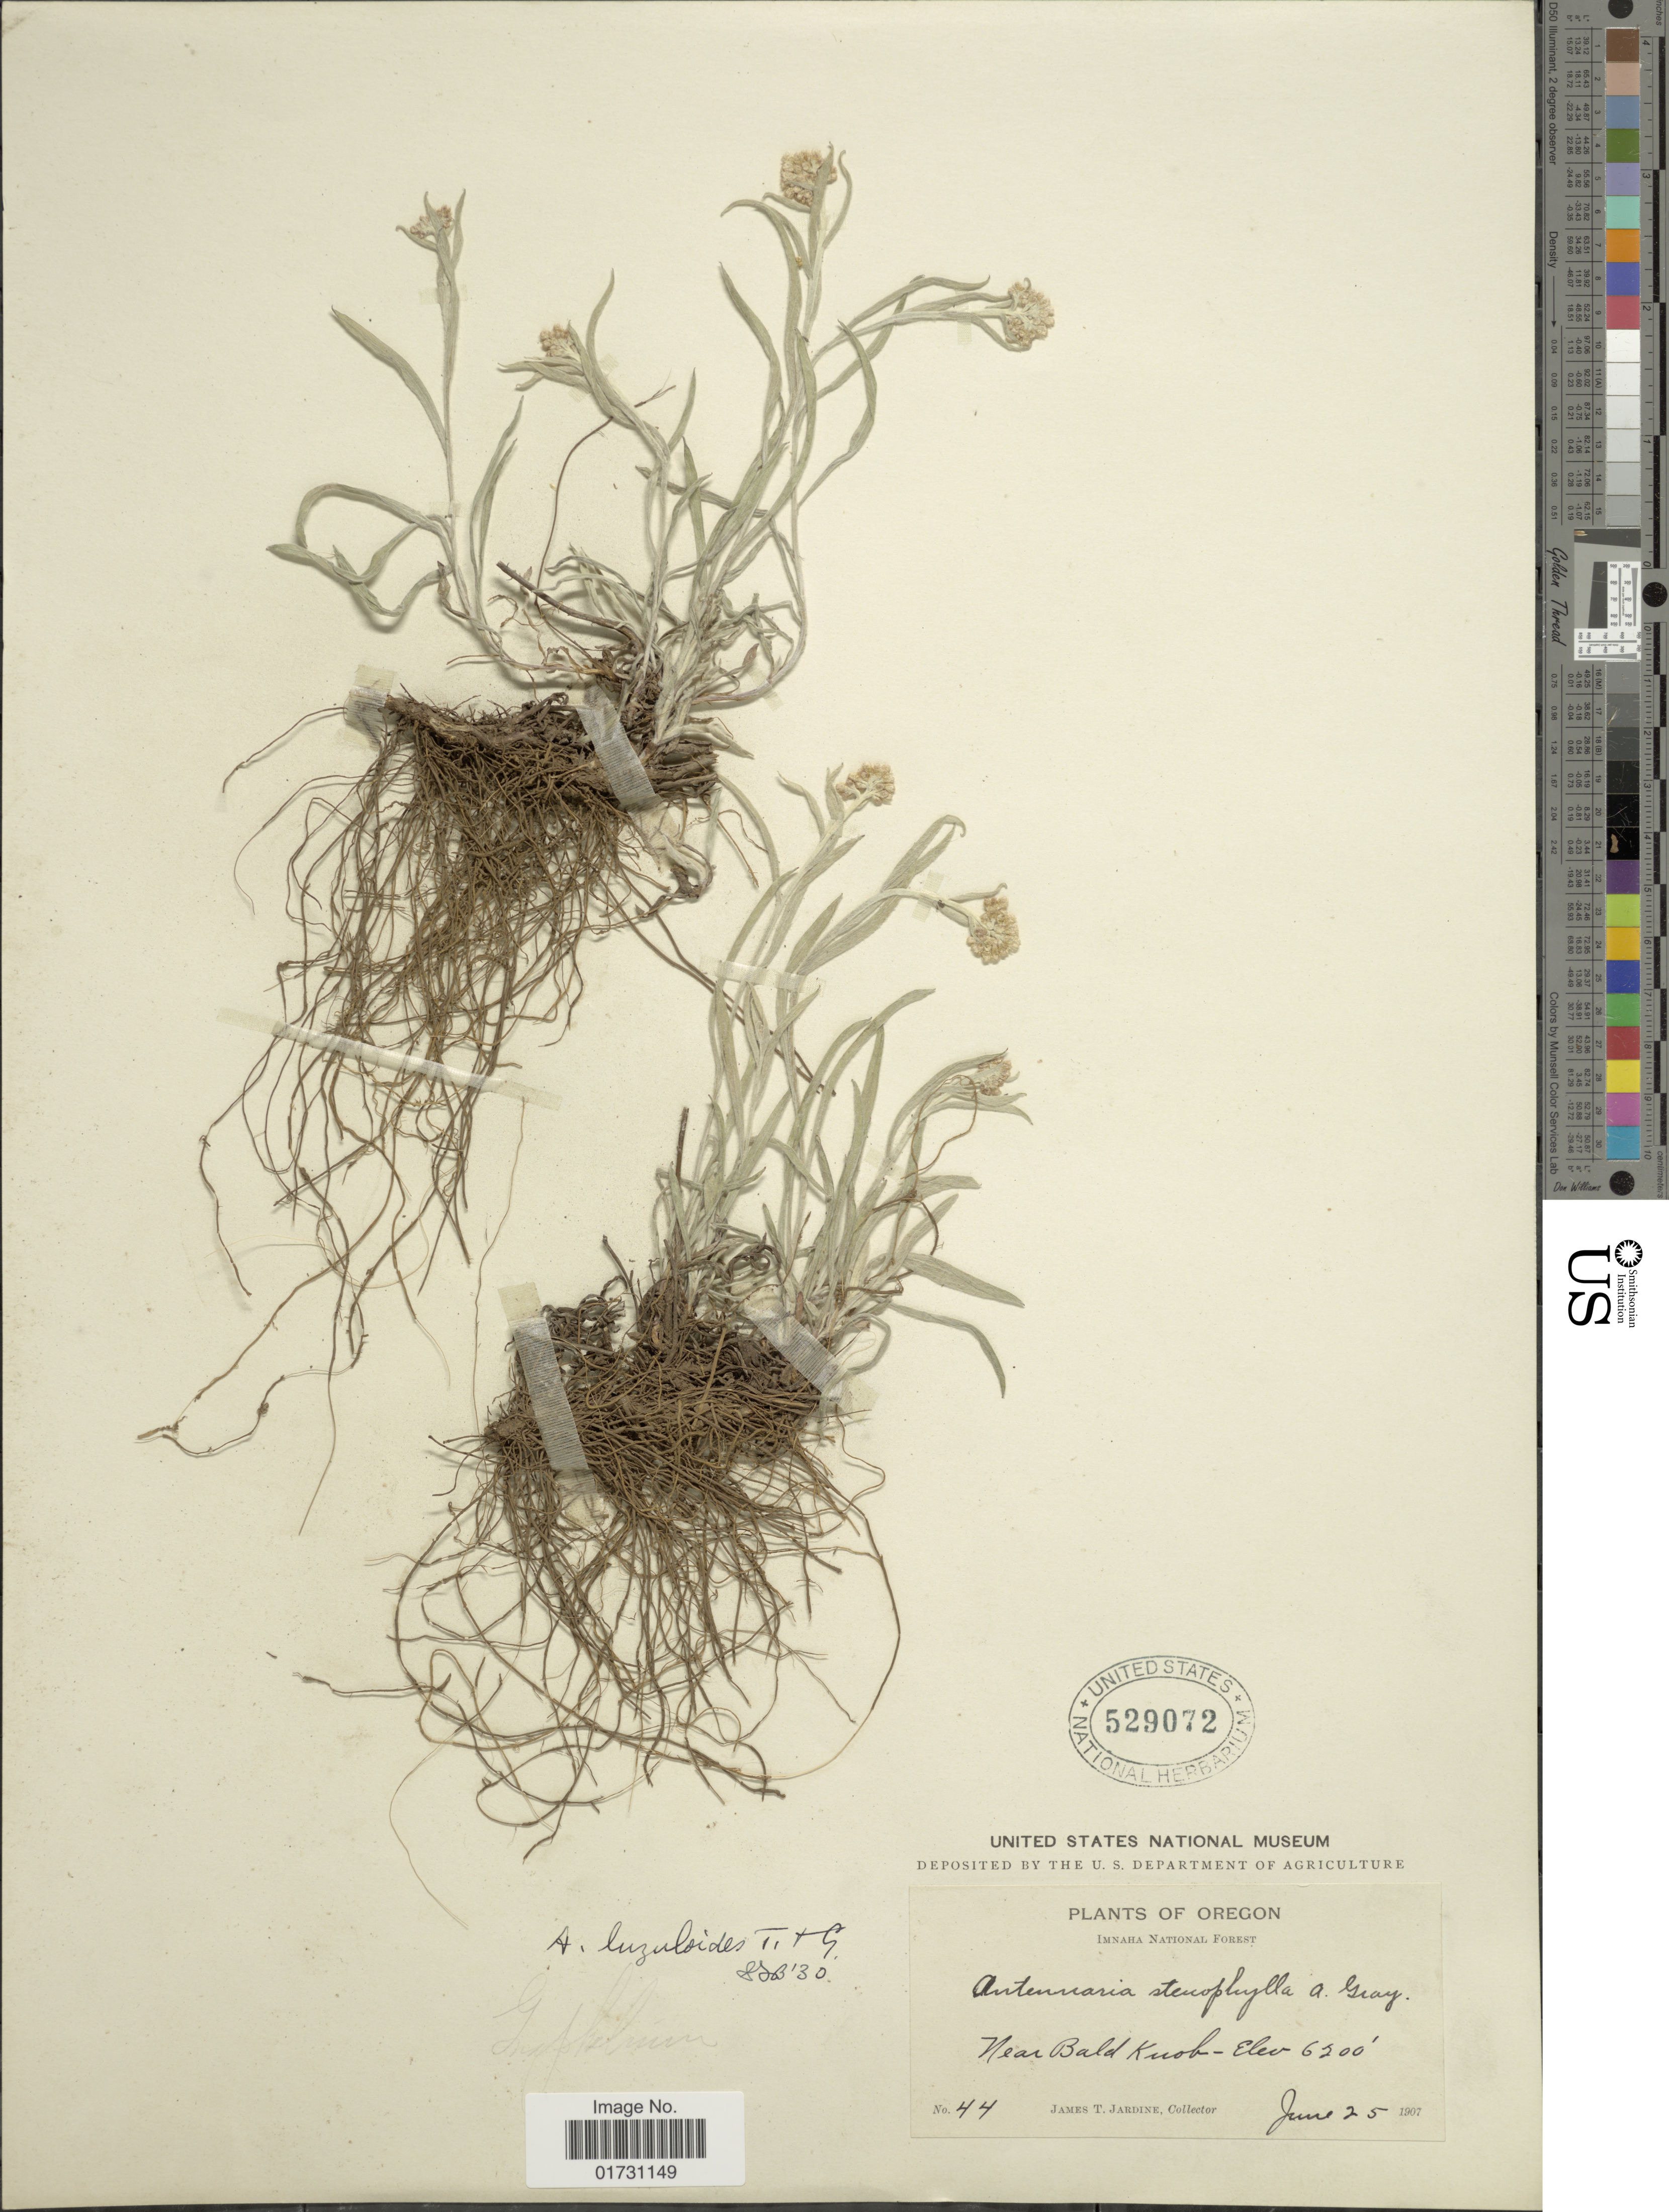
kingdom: Plantae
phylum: Tracheophyta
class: Magnoliopsida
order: Asterales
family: Asteraceae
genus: Antennaria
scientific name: Antennaria luzuloides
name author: Torr. & A. Gray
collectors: J. T. Jardine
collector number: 44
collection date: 1907-06-25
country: United States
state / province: Oregon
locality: Imnaha National Forest, Near Bald Knob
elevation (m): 1890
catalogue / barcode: US 529072